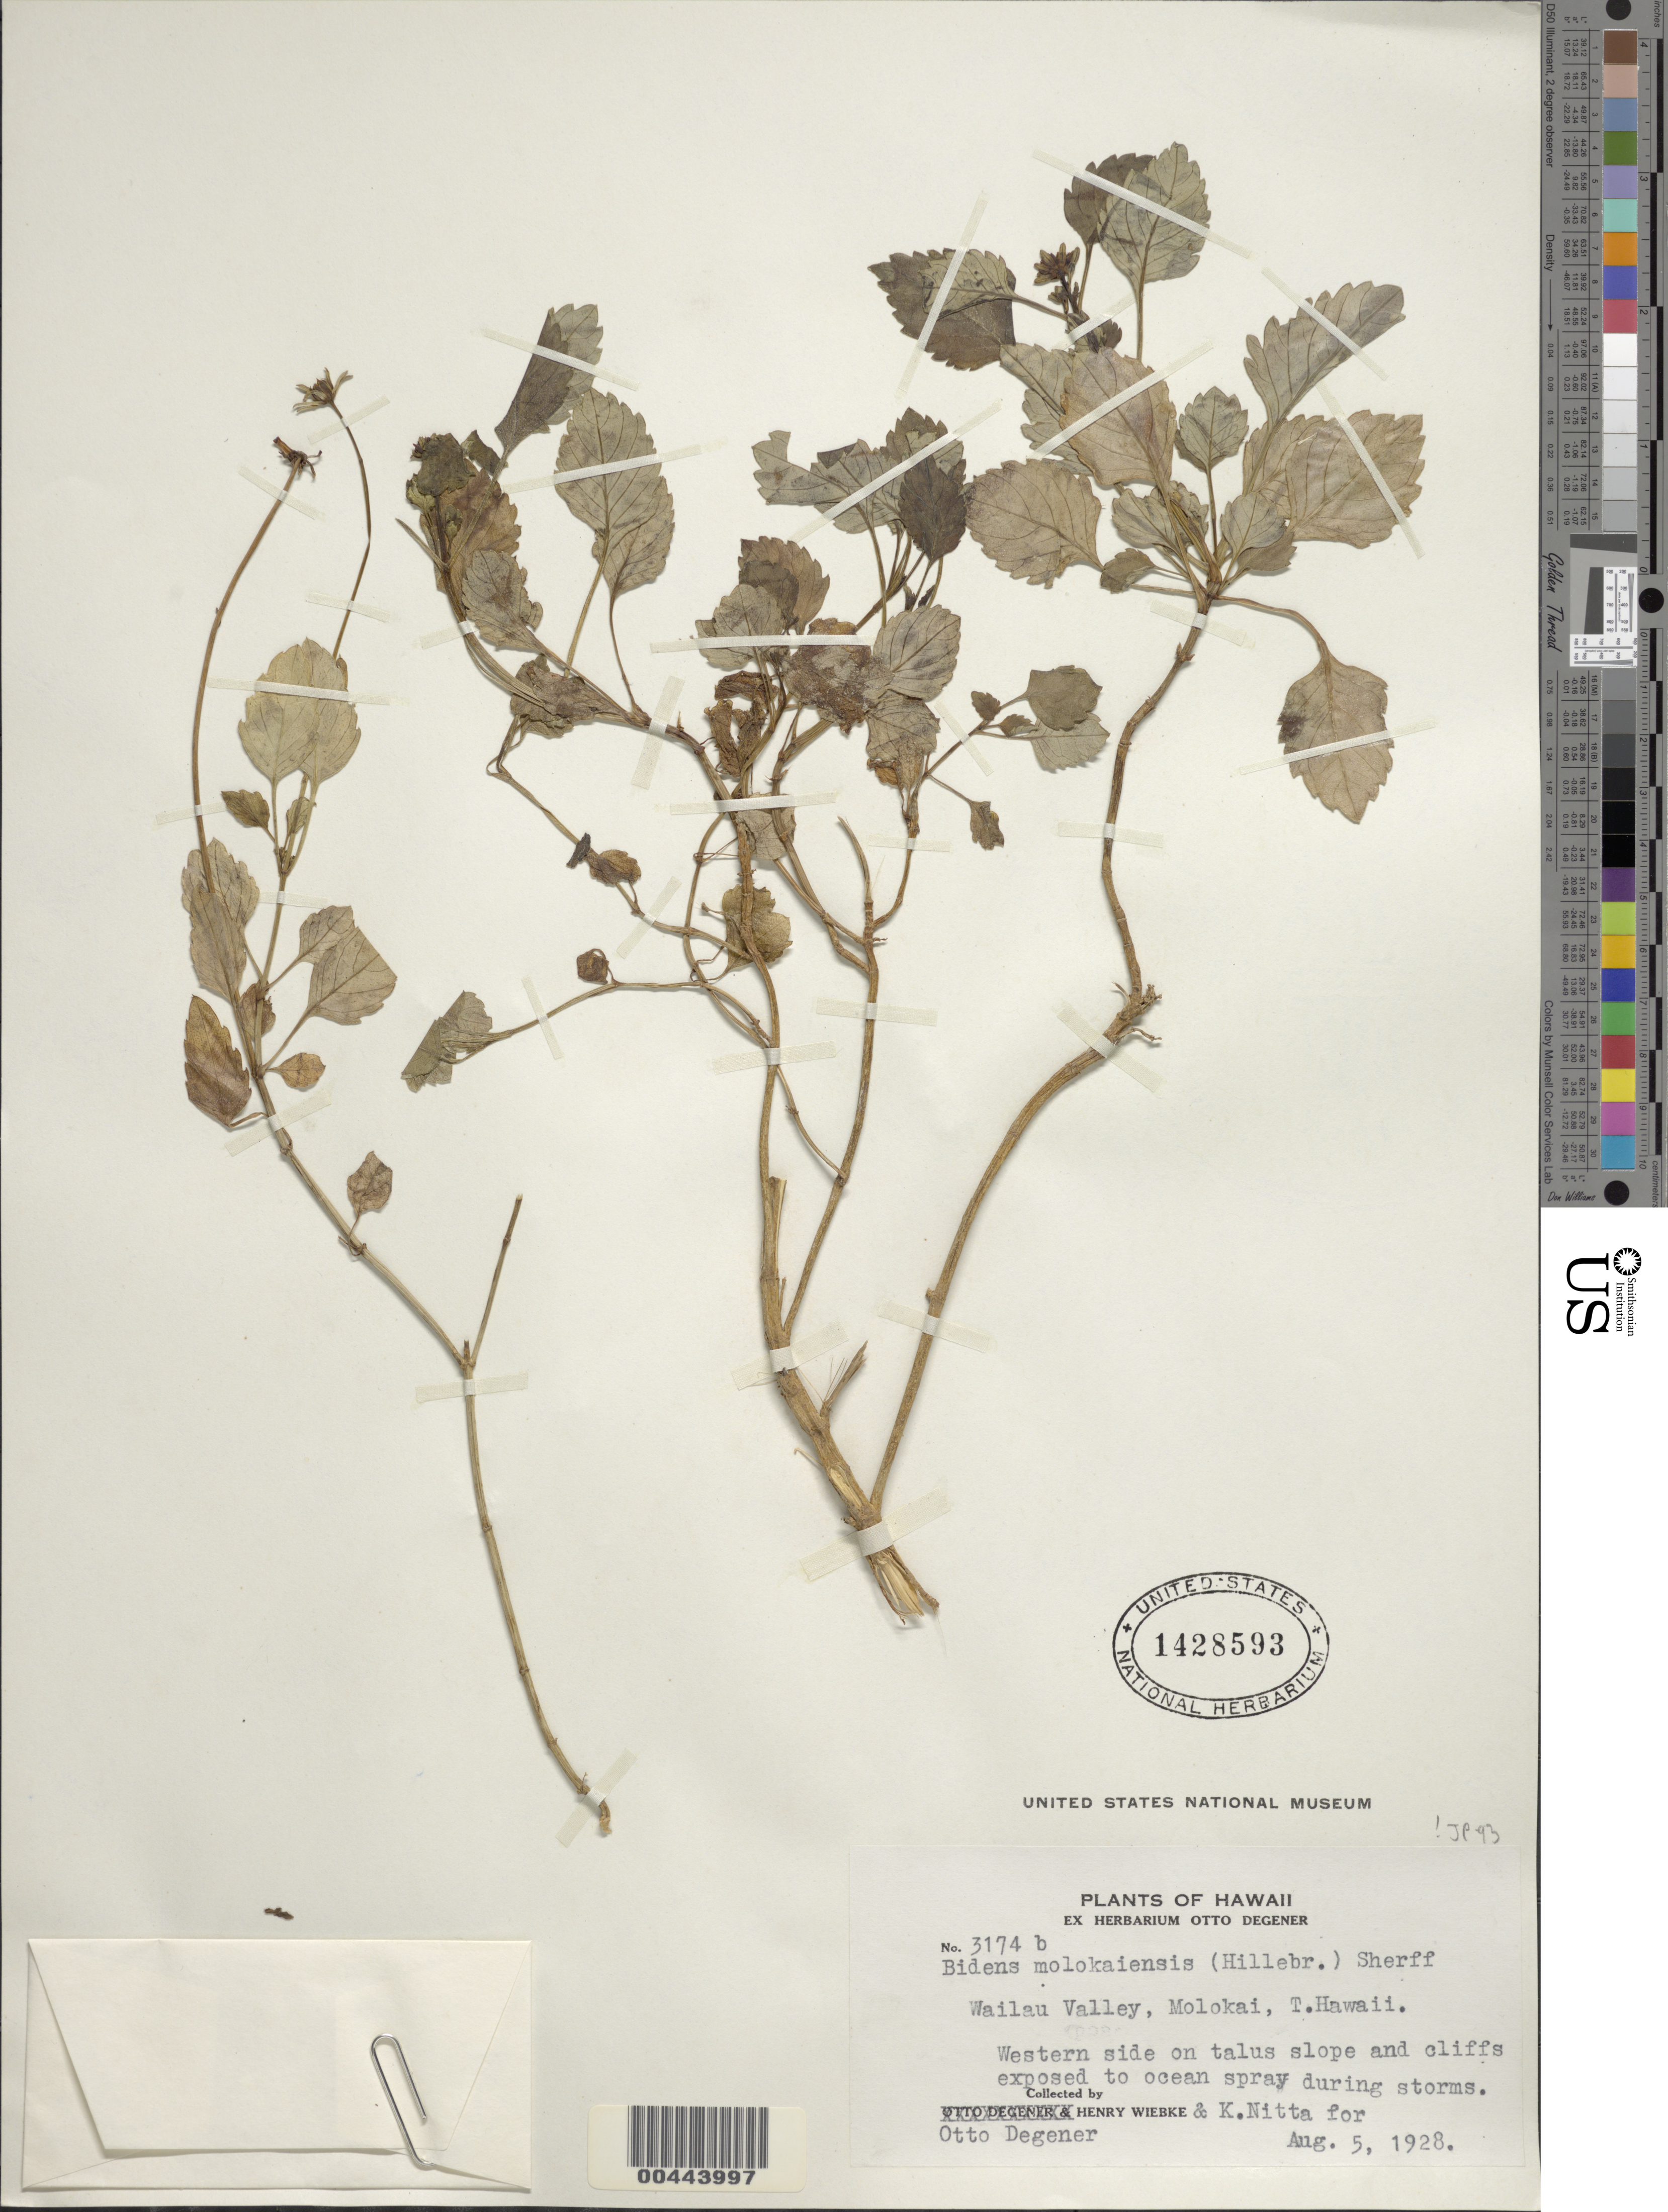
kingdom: Plantae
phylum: Tracheophyta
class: Magnoliopsida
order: Asterales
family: Asteraceae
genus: Bidens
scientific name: Bidens molokaiensis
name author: (Hillebr.) Sherff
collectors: O. Degener, H. Wiebke & K. Nitta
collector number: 3174b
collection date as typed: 5 Aug 1928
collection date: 1928-08-05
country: United States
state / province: Hawaii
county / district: Maui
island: Moloka'i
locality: Wailua Valley, western side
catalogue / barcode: US 1428593